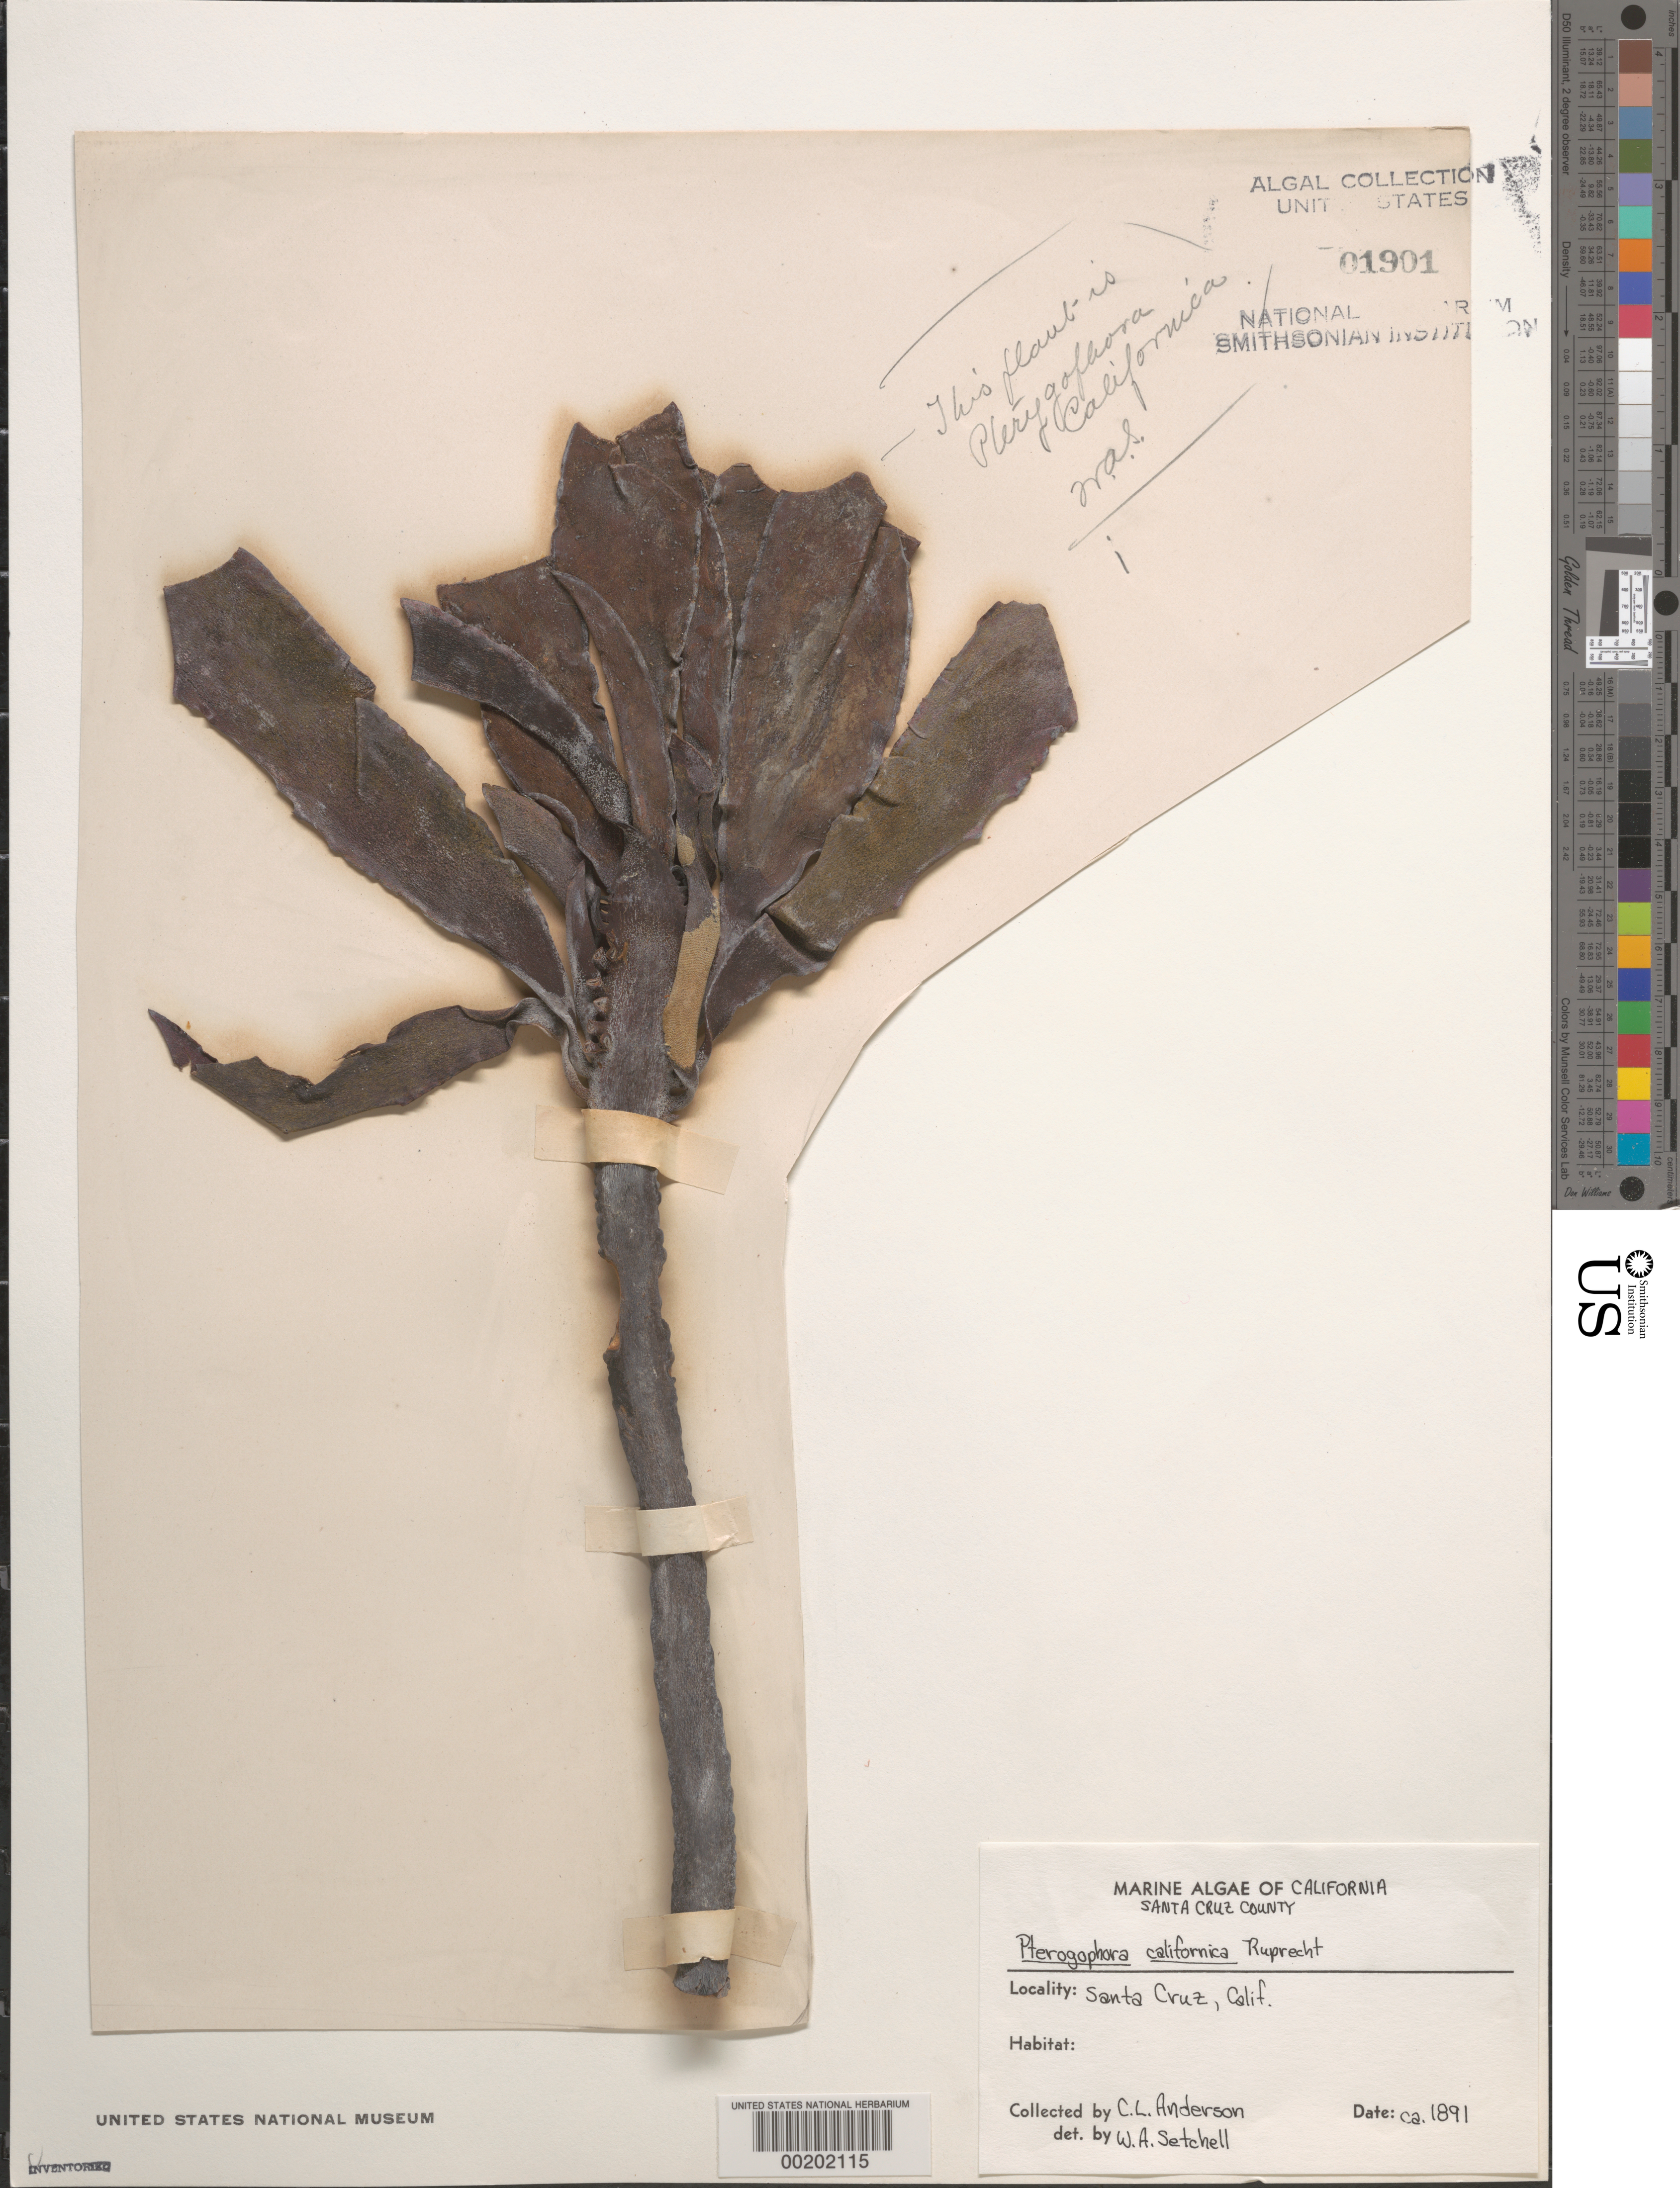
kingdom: Chromista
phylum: Ochrophyta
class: Phaeophyceae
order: Laminariales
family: Alariaceae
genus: Pterygophora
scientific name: Pterygophora californica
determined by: Setchell, William A.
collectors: C. L. Anderson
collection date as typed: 1891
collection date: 1891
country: United States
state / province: California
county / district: Santa Cruz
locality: Santa Cruz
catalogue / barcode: US 1901